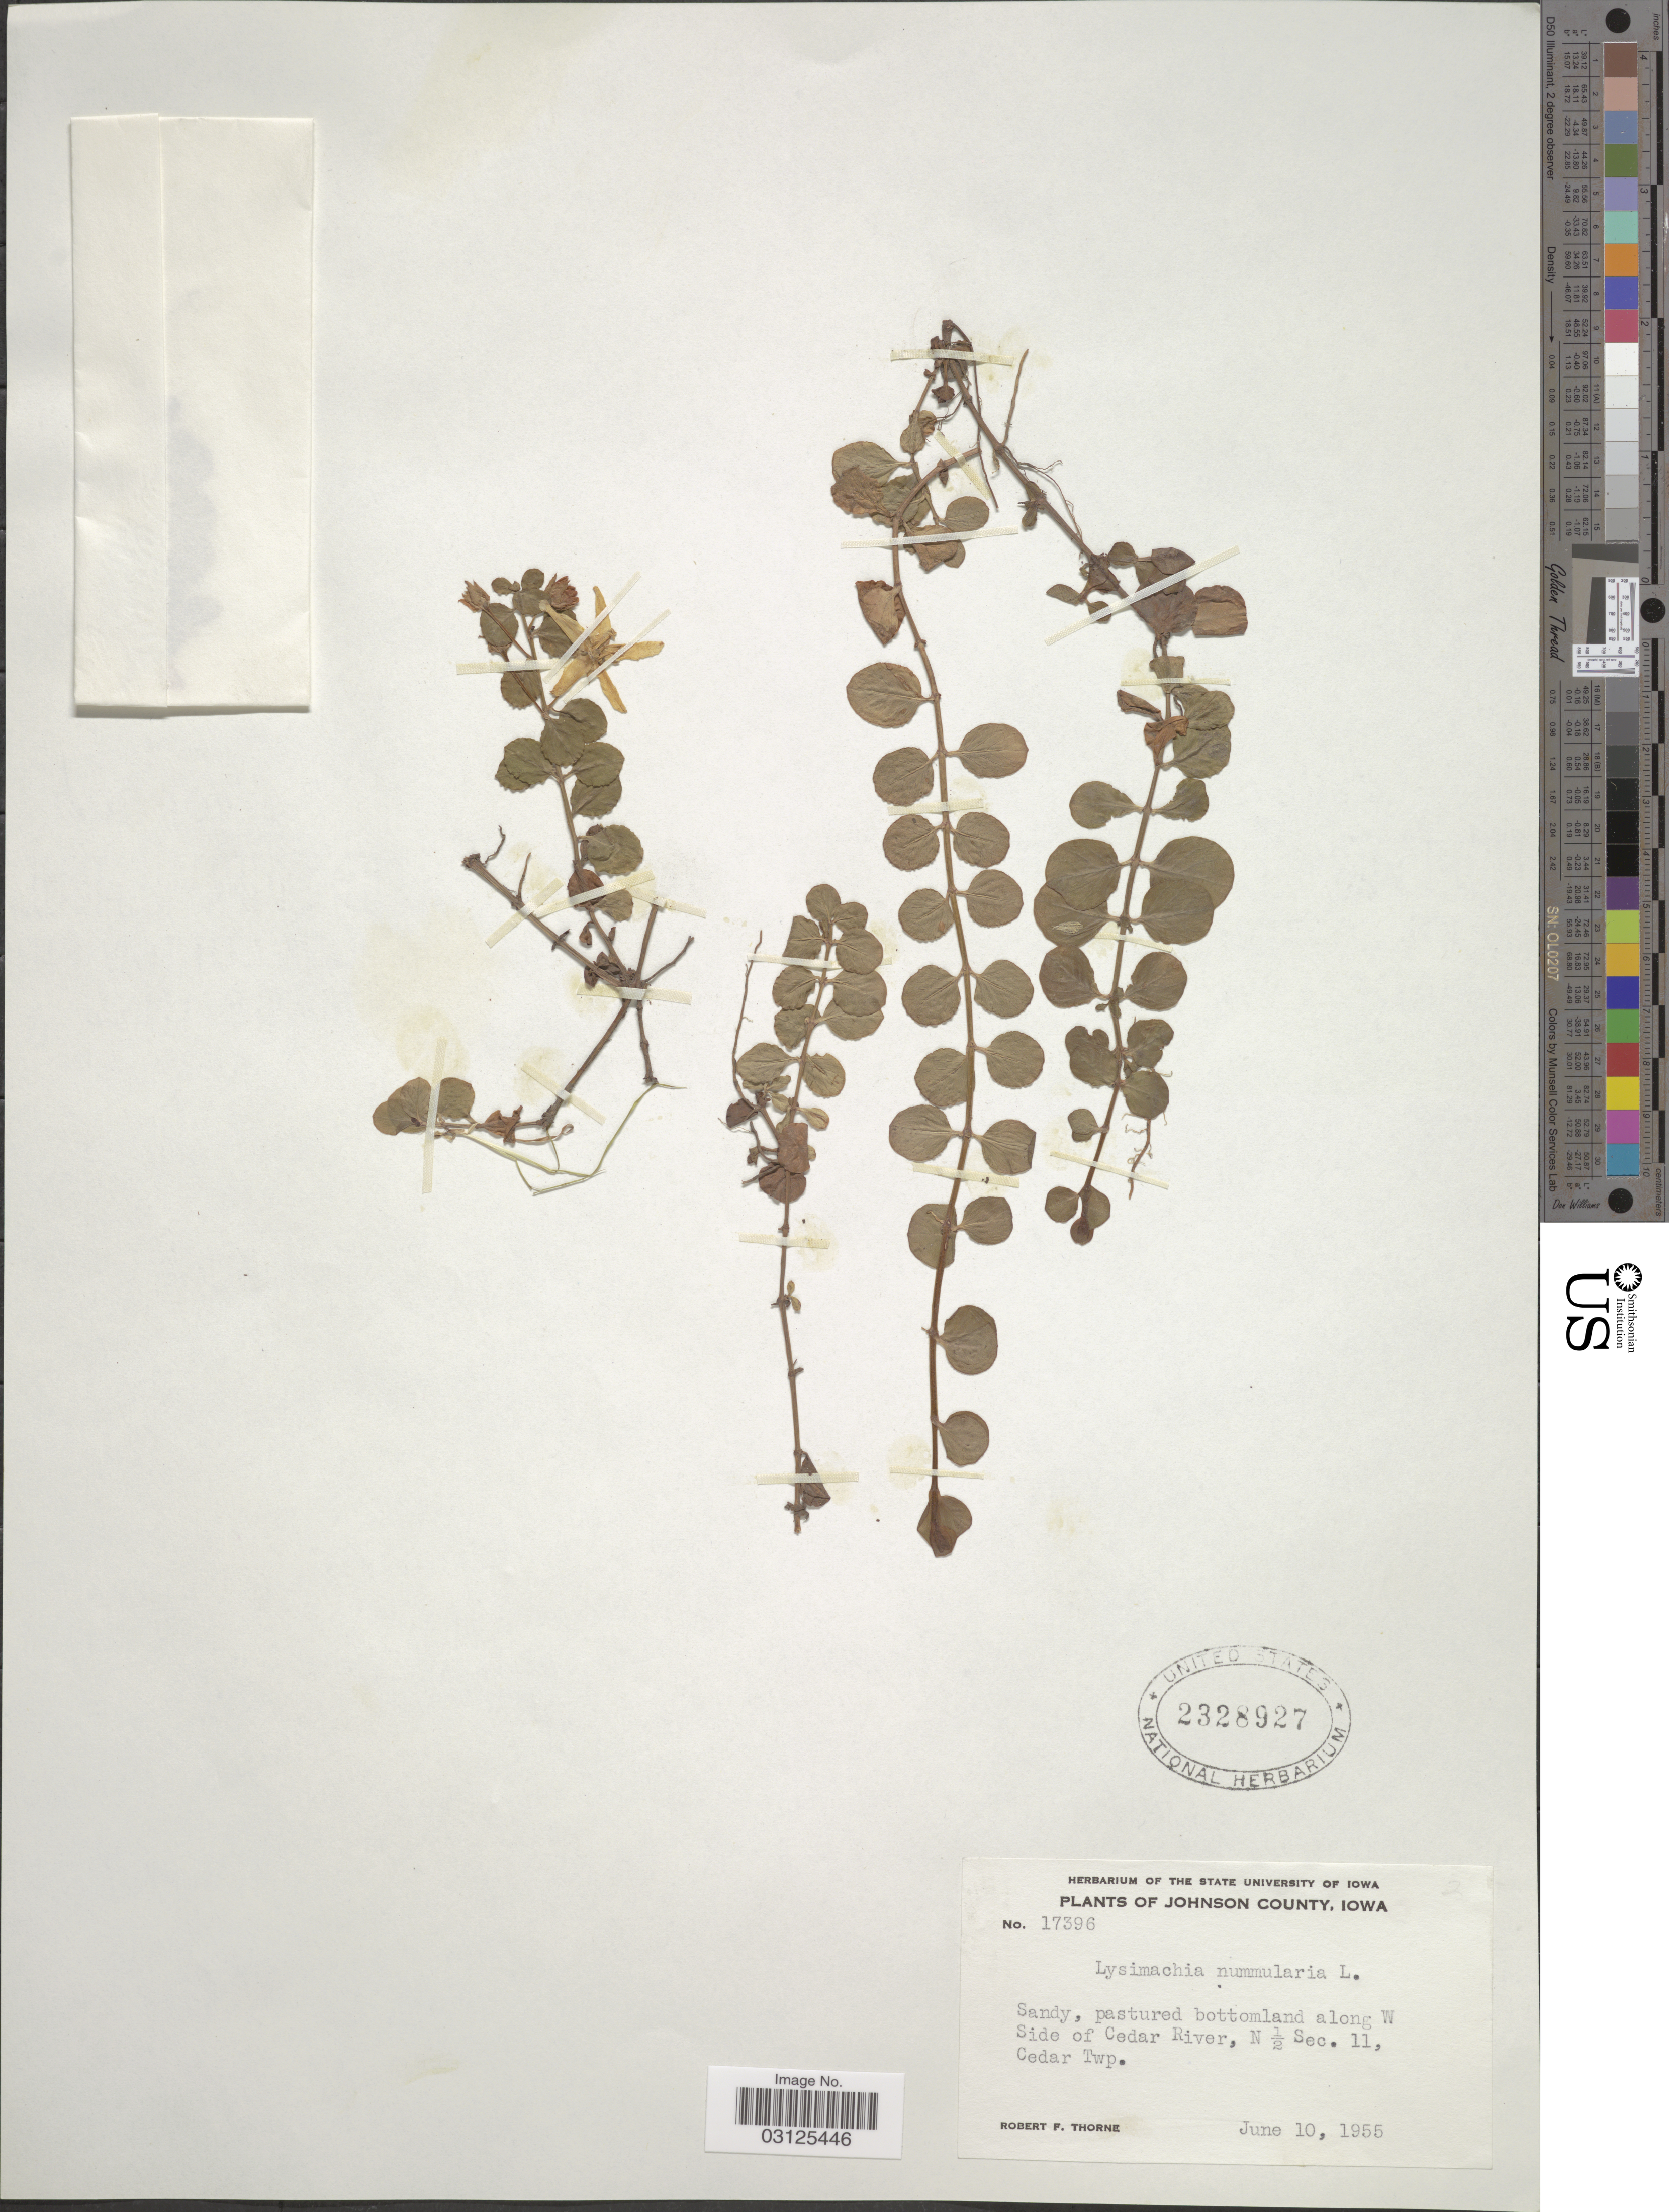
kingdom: Plantae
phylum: Tracheophyta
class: Magnoliopsida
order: Ericales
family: Primulaceae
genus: Lysimachia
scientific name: Lysimachia nummularia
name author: L.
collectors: R. F. Thorne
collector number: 17396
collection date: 1955-06-10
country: United States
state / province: Iowa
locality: Johnson County, Iowa, pastured bottomland along W Side of Cedar River, N ½ Sec. 11, Cedar Twp.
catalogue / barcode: US 2328927